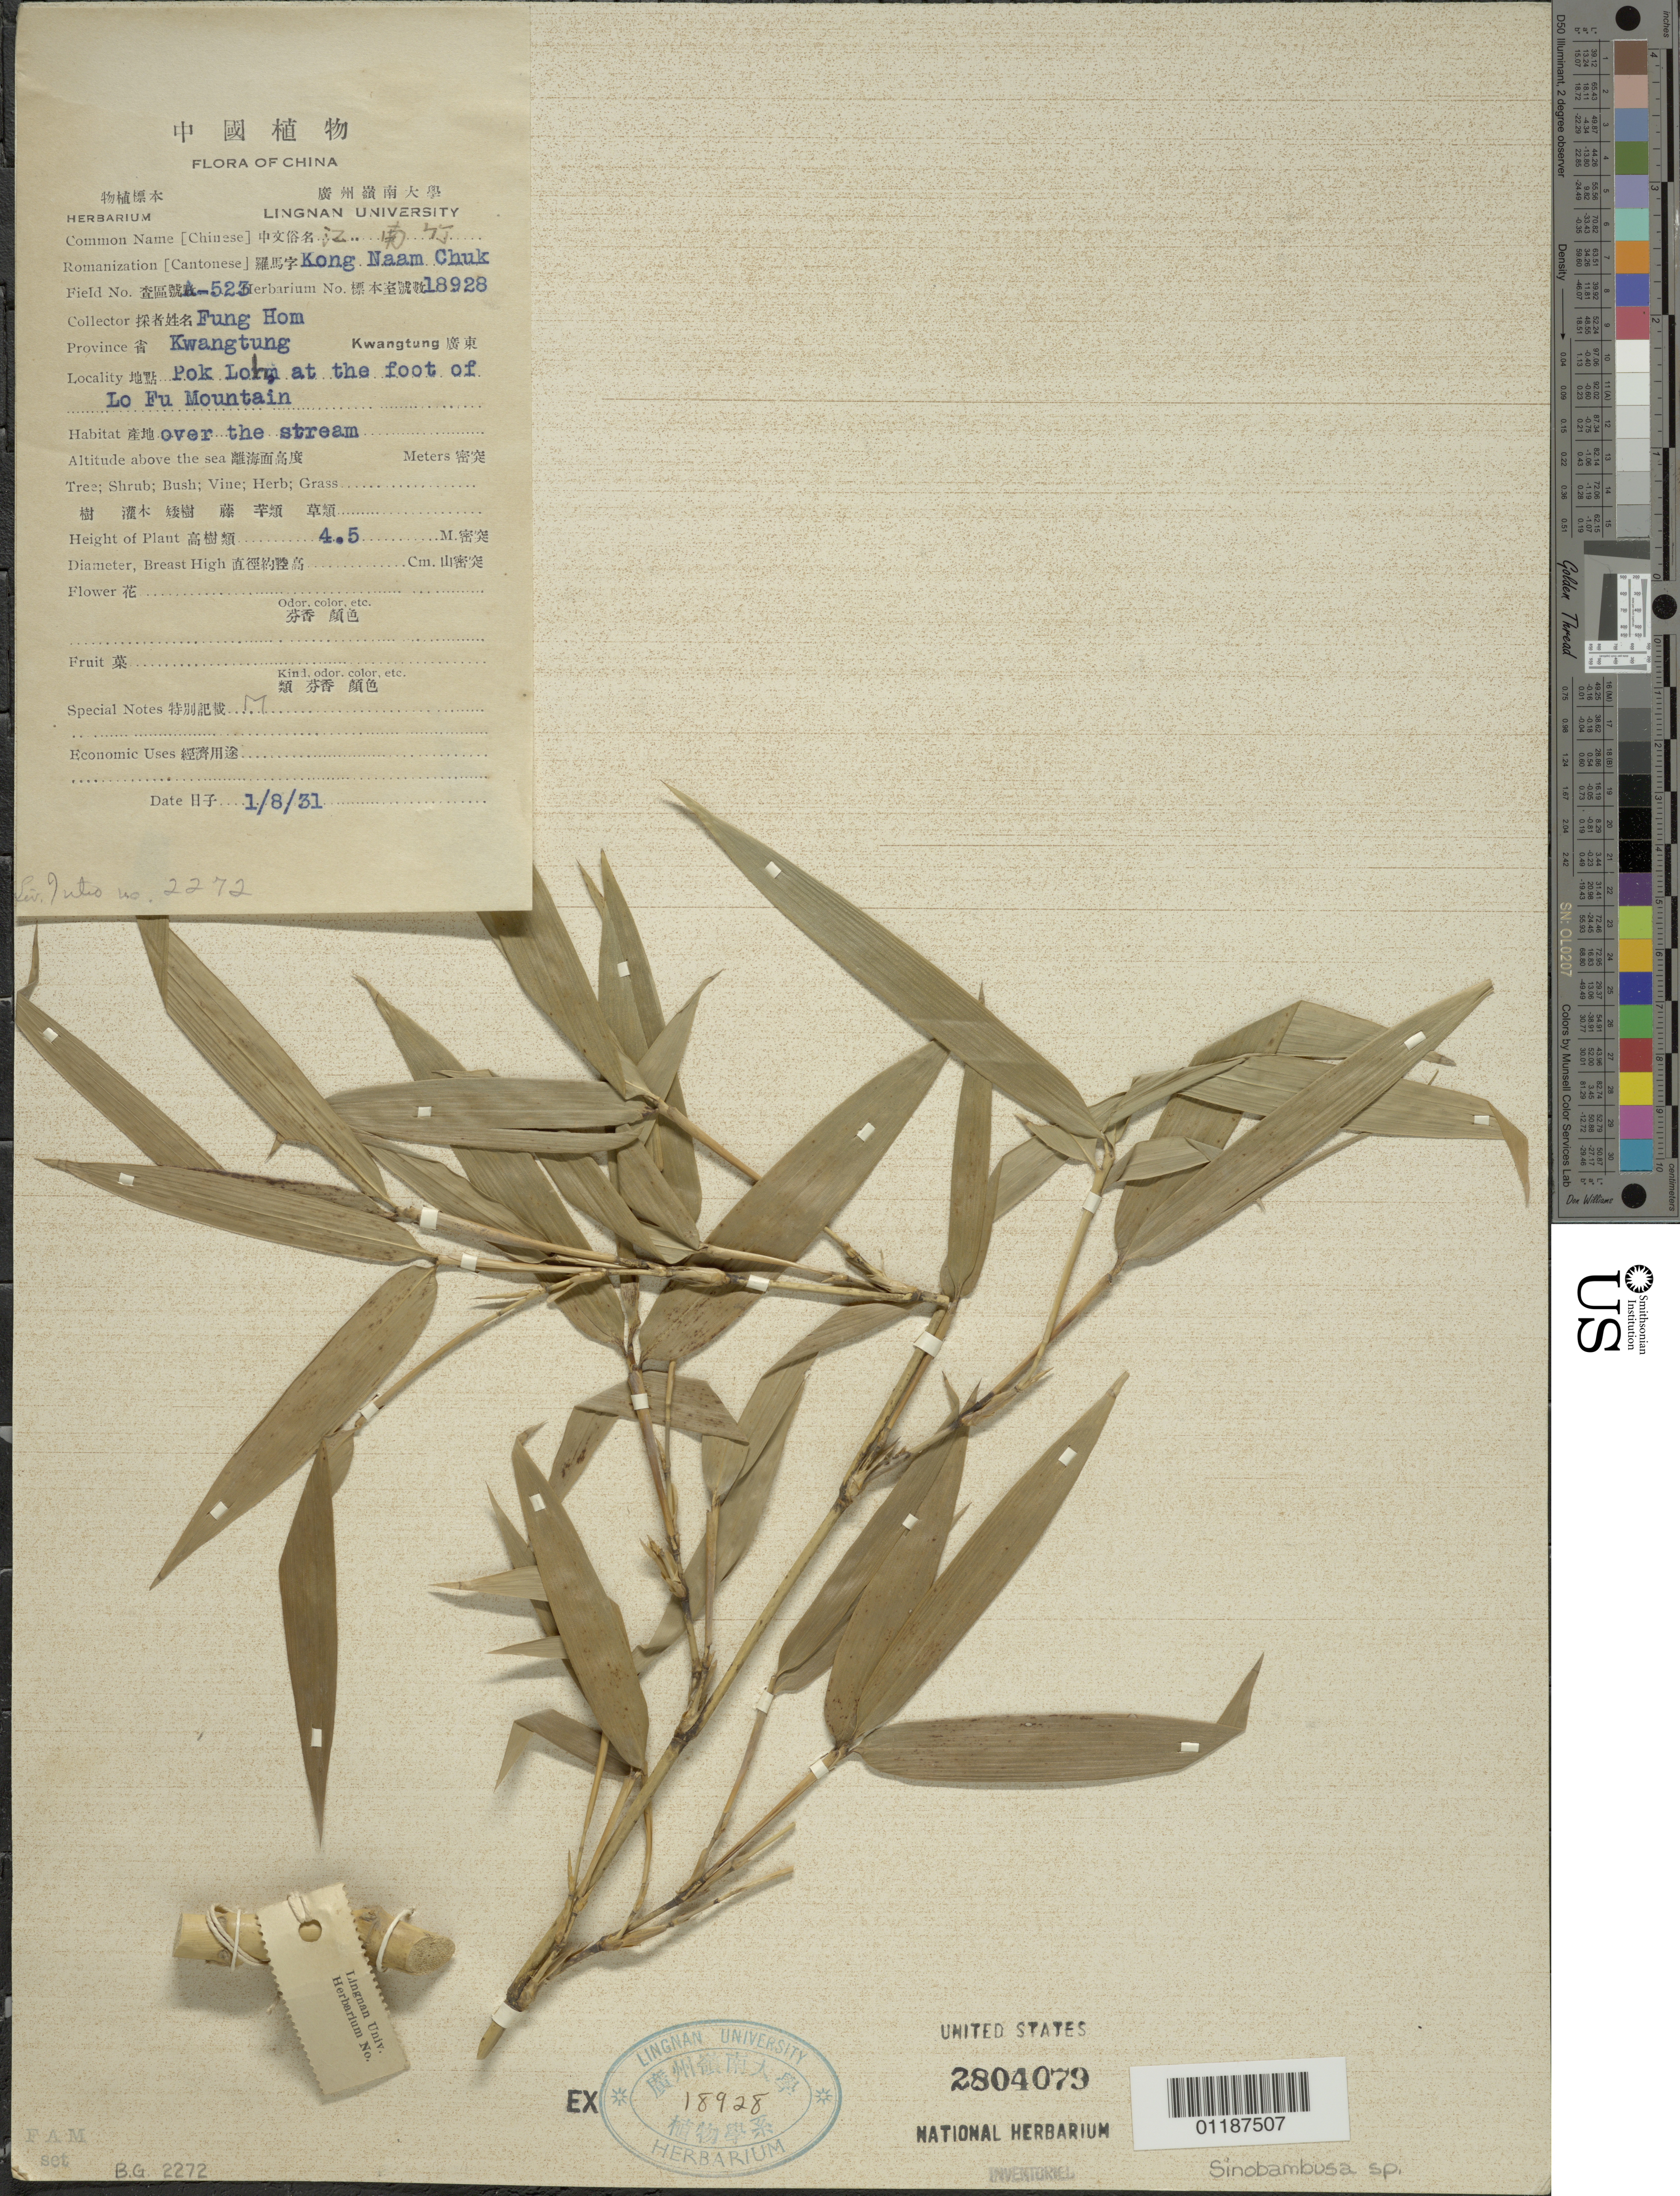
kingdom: Plantae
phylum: Tracheophyta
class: Liliopsida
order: Poales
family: Poaceae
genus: Sinobambusa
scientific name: Sinobambusa sp.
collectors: H. L. Fung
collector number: A-523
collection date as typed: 08 Jan 1931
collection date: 1931-01-08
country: China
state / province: Guangdong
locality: Pok Loh, at the foot of Lo Fu Mountain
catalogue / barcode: US 2804079